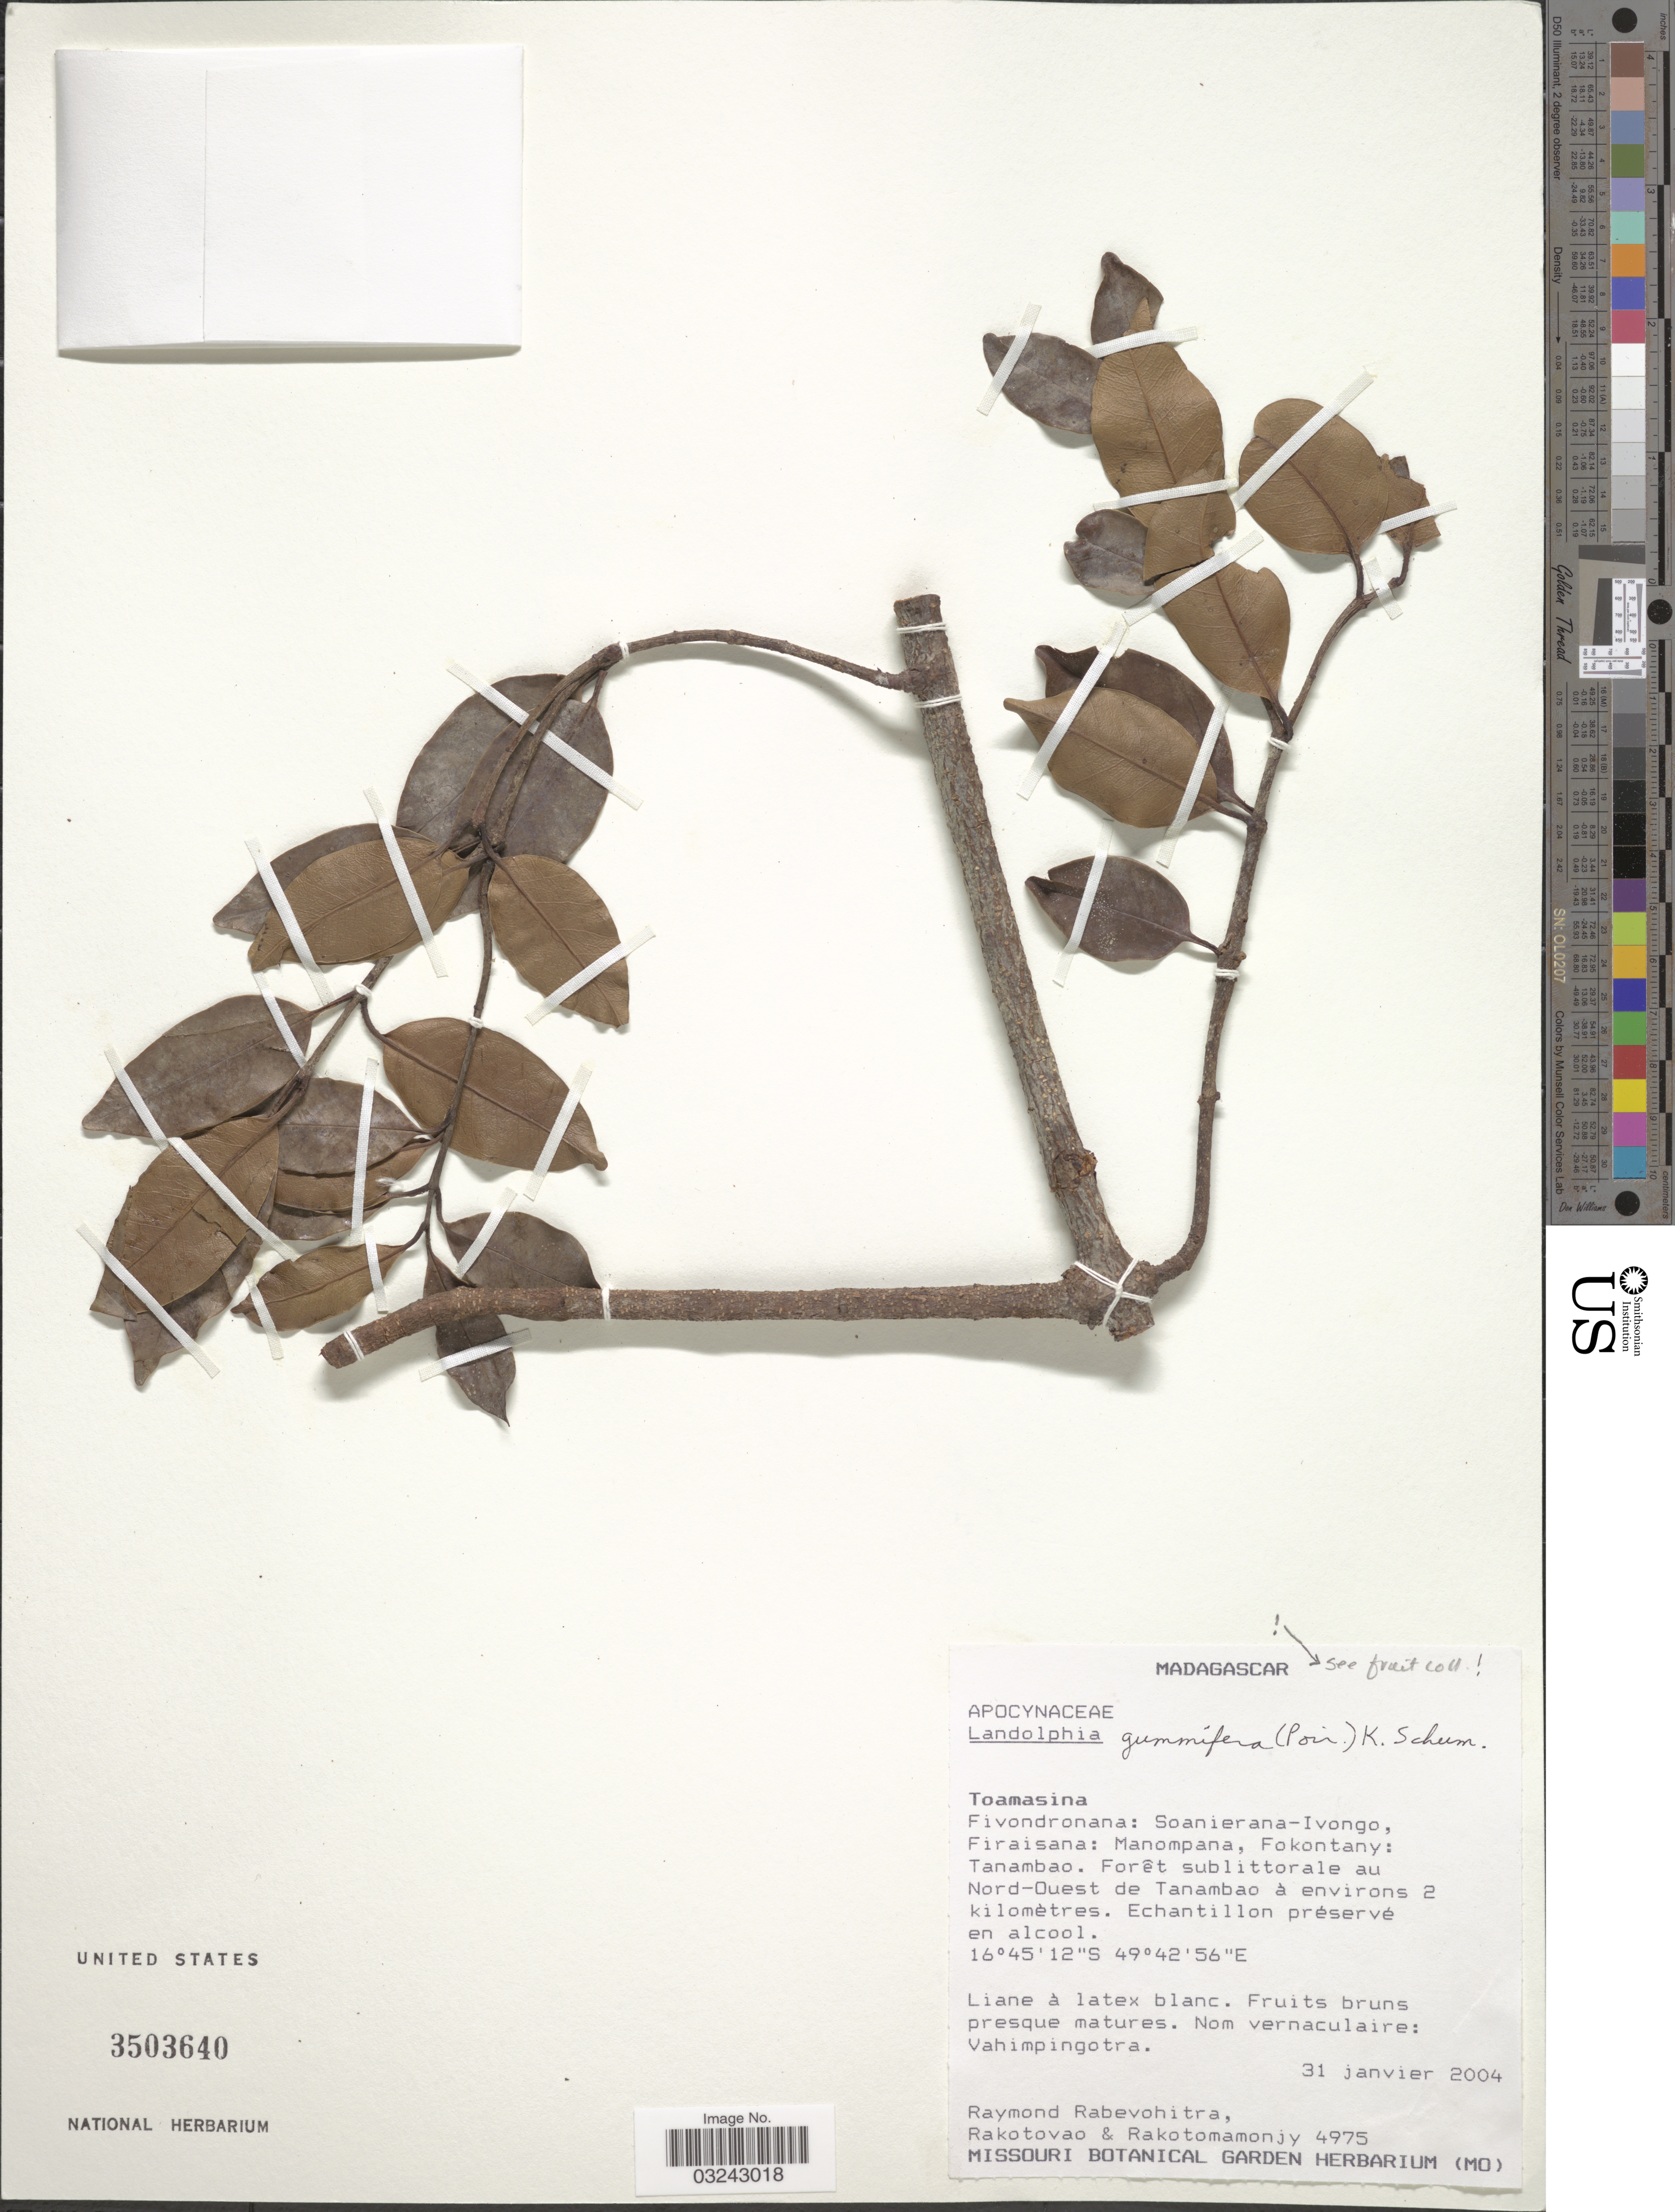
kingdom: Plantae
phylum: Tracheophyta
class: Magnoliopsida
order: Gentianales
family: Apocynaceae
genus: Landolphia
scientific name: Landolphia gummifera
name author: (Lam.) K. Schum.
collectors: R. Rabevohitra, -. Rakotovao & Rakotomamonjy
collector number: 4975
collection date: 2004-01-31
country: Madagascar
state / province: Analanjirofo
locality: Fivondronana: Soanierana-Ivongo, Firaisana: Manompana, Fokontany: Tanambao. Forêt sublittorale au Nord-Ouest de Tanambao à environs 2 kilomètres.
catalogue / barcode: US 3503640